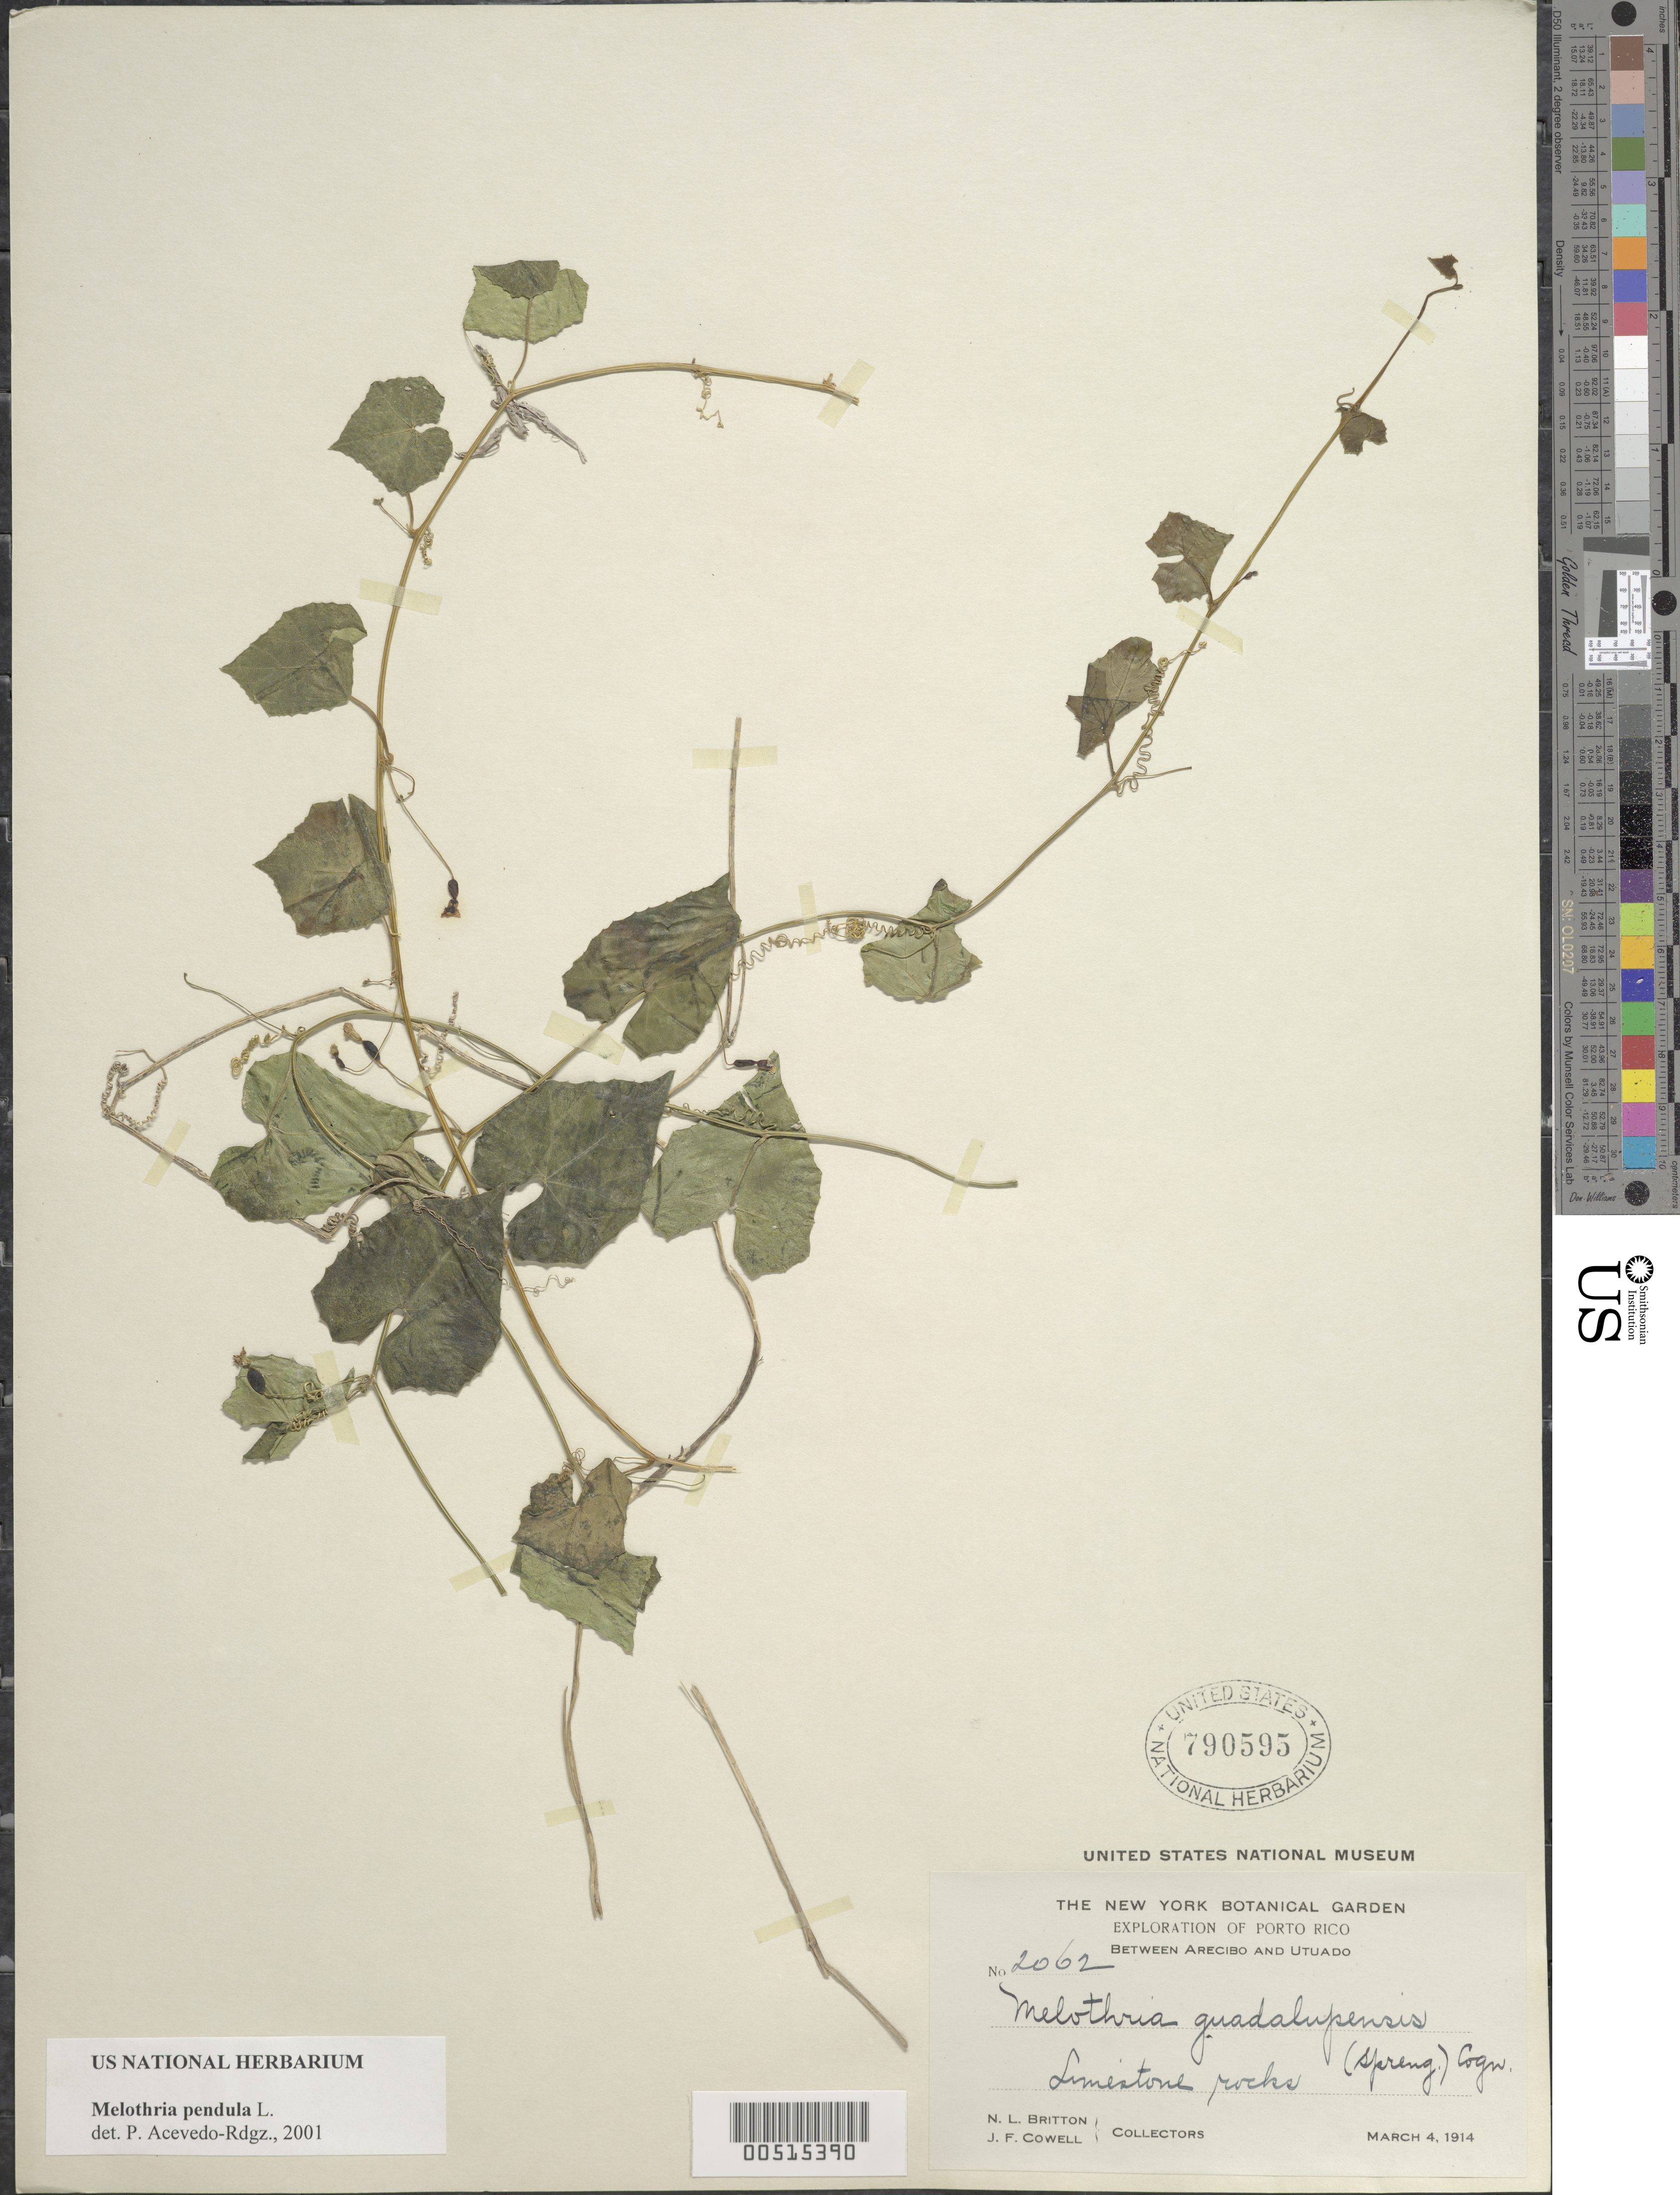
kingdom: Plantae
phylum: Tracheophyta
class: Magnoliopsida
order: Cucurbitales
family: Cucurbitaceae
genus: Melothria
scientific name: Melothria guadalupensis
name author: (Spreng.) Cogn.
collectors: N. Britton & J. F. Cowell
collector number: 2062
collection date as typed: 04 Mar 1914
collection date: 1914-03-04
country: Puerto Rico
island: Greater Antilles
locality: between Arecibo and Utuado. Limestone rocks.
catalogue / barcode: US 790595